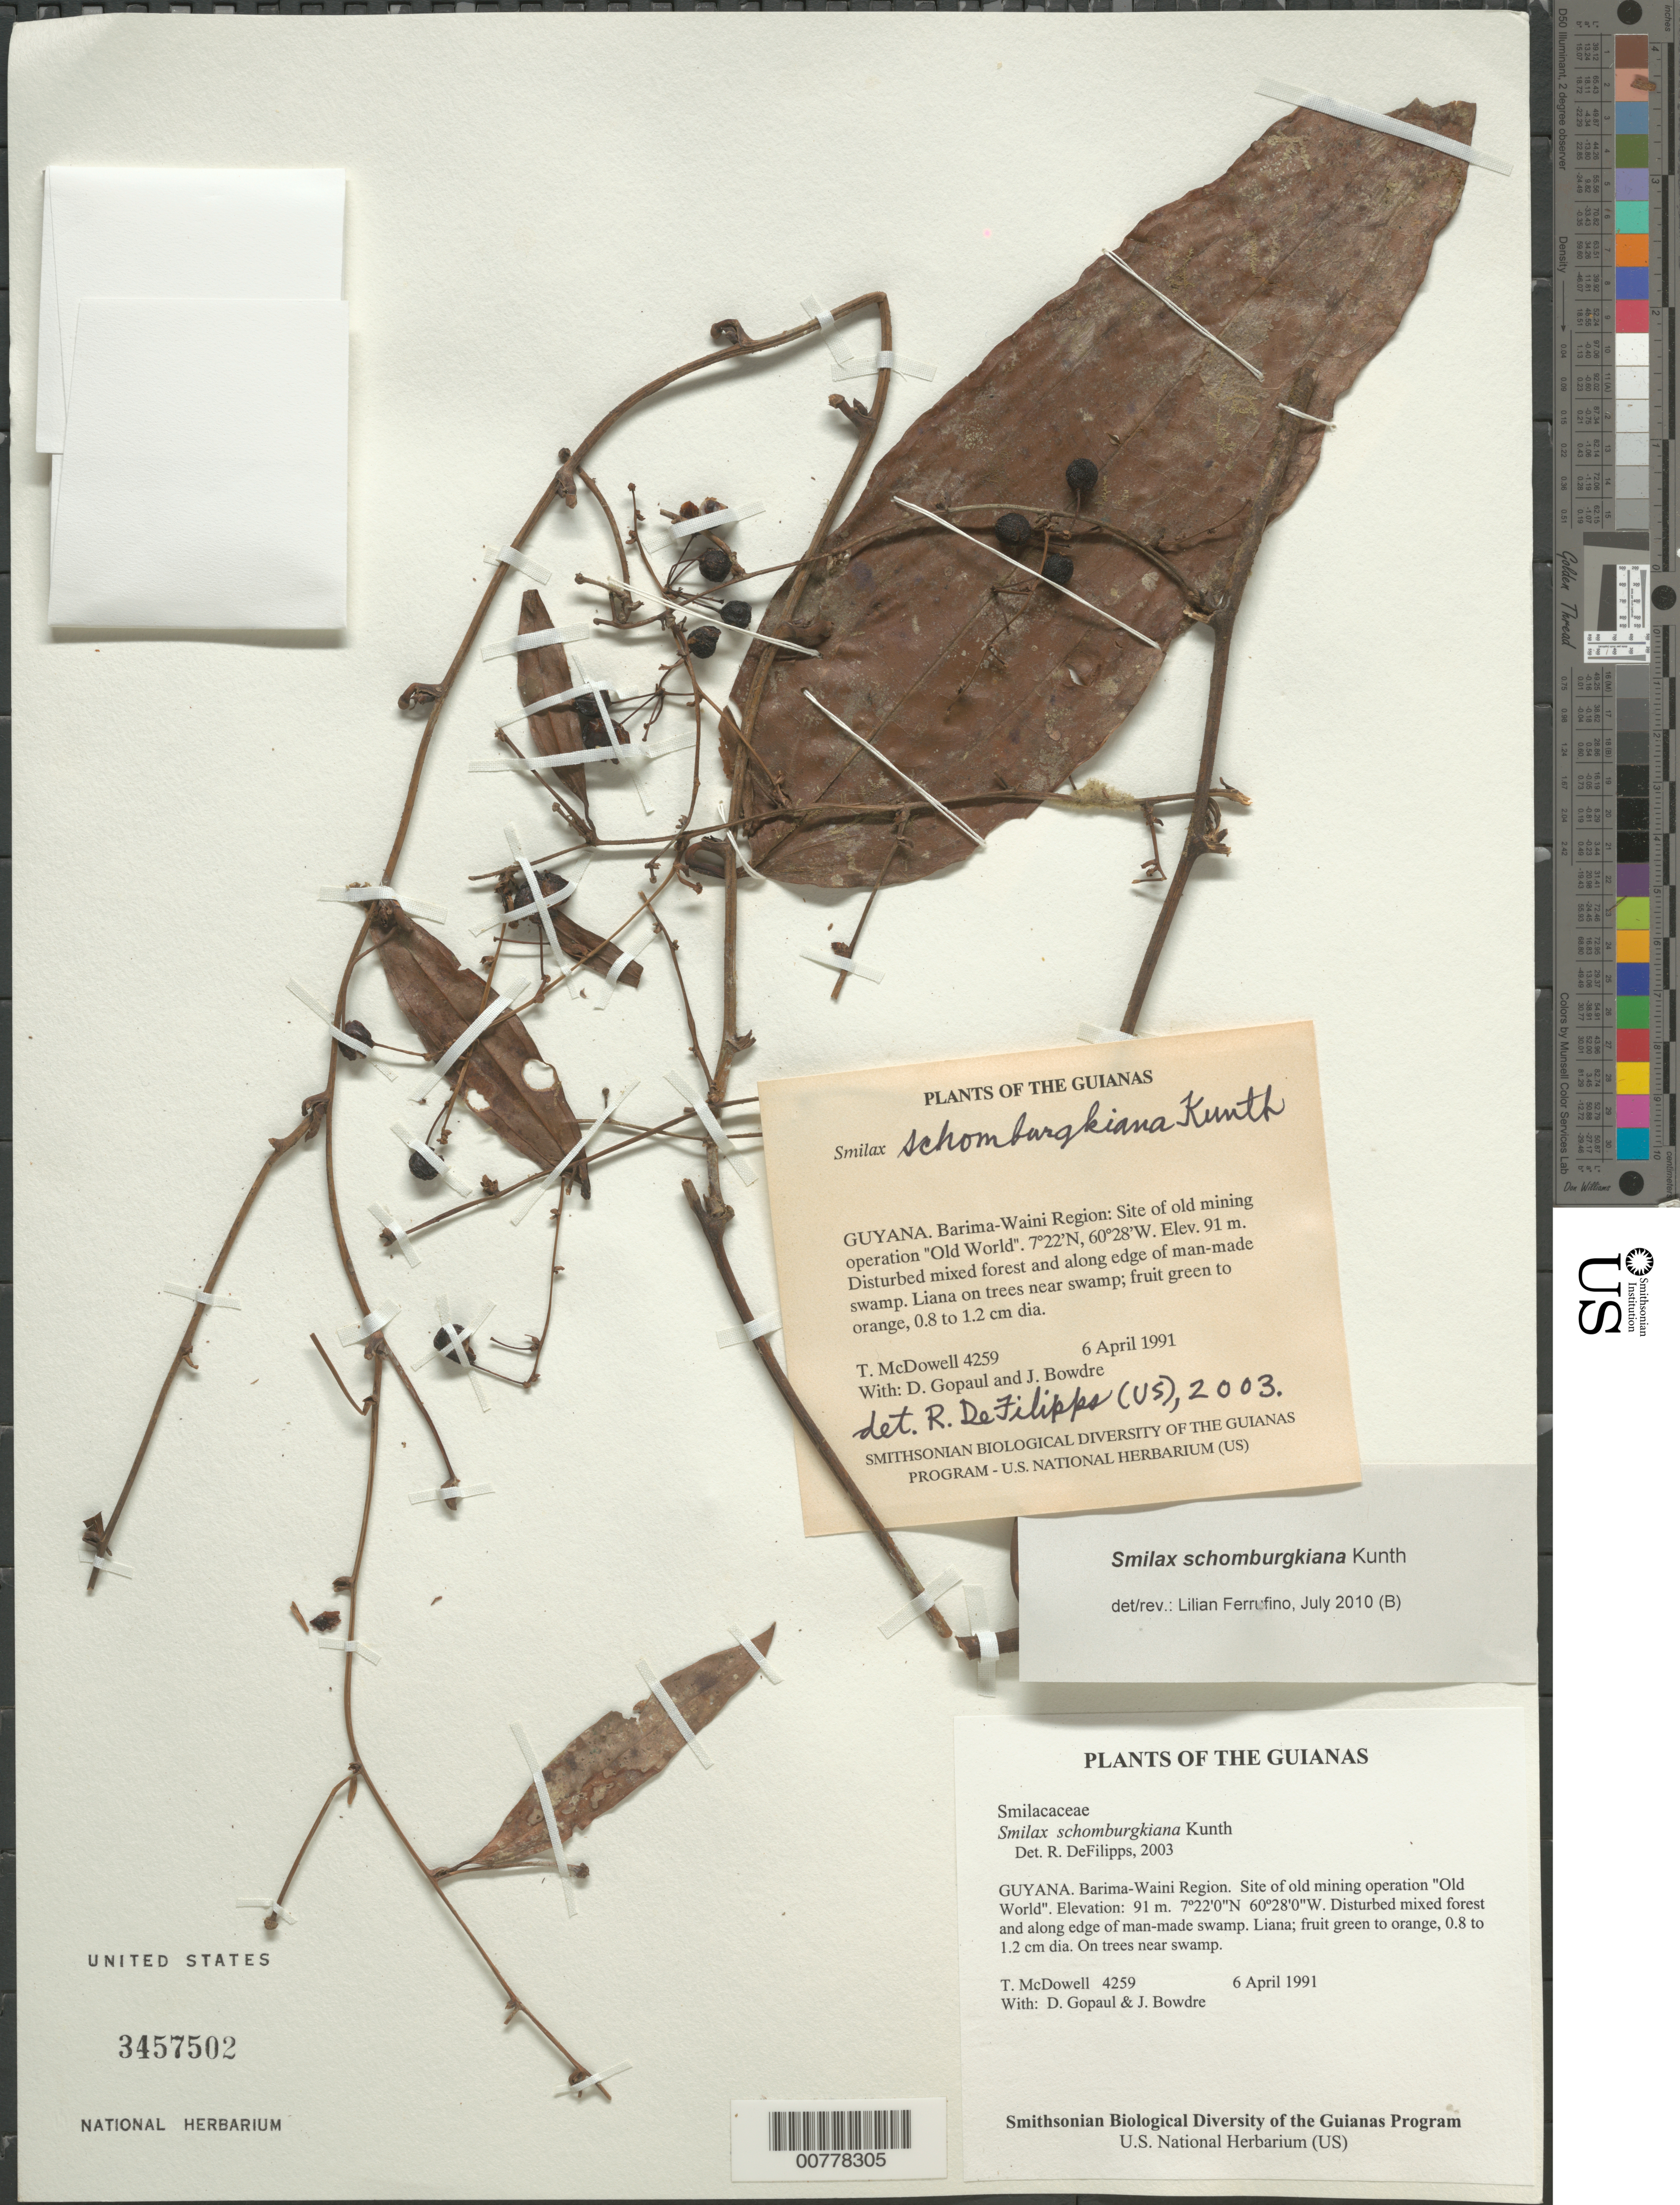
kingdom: Plantae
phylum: Tracheophyta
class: Liliopsida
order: Liliales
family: Smilacaceae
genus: Smilax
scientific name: Smilax schomburgkiana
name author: Kunth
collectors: T. McDowell, D. Gopaul & J. Bowdre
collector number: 4259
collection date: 1991-04-06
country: Guyana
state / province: Barima-Waini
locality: The Guianas. Barima-Waini Region. Site of old mining operation "Old World".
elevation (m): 91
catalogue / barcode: US 3457502